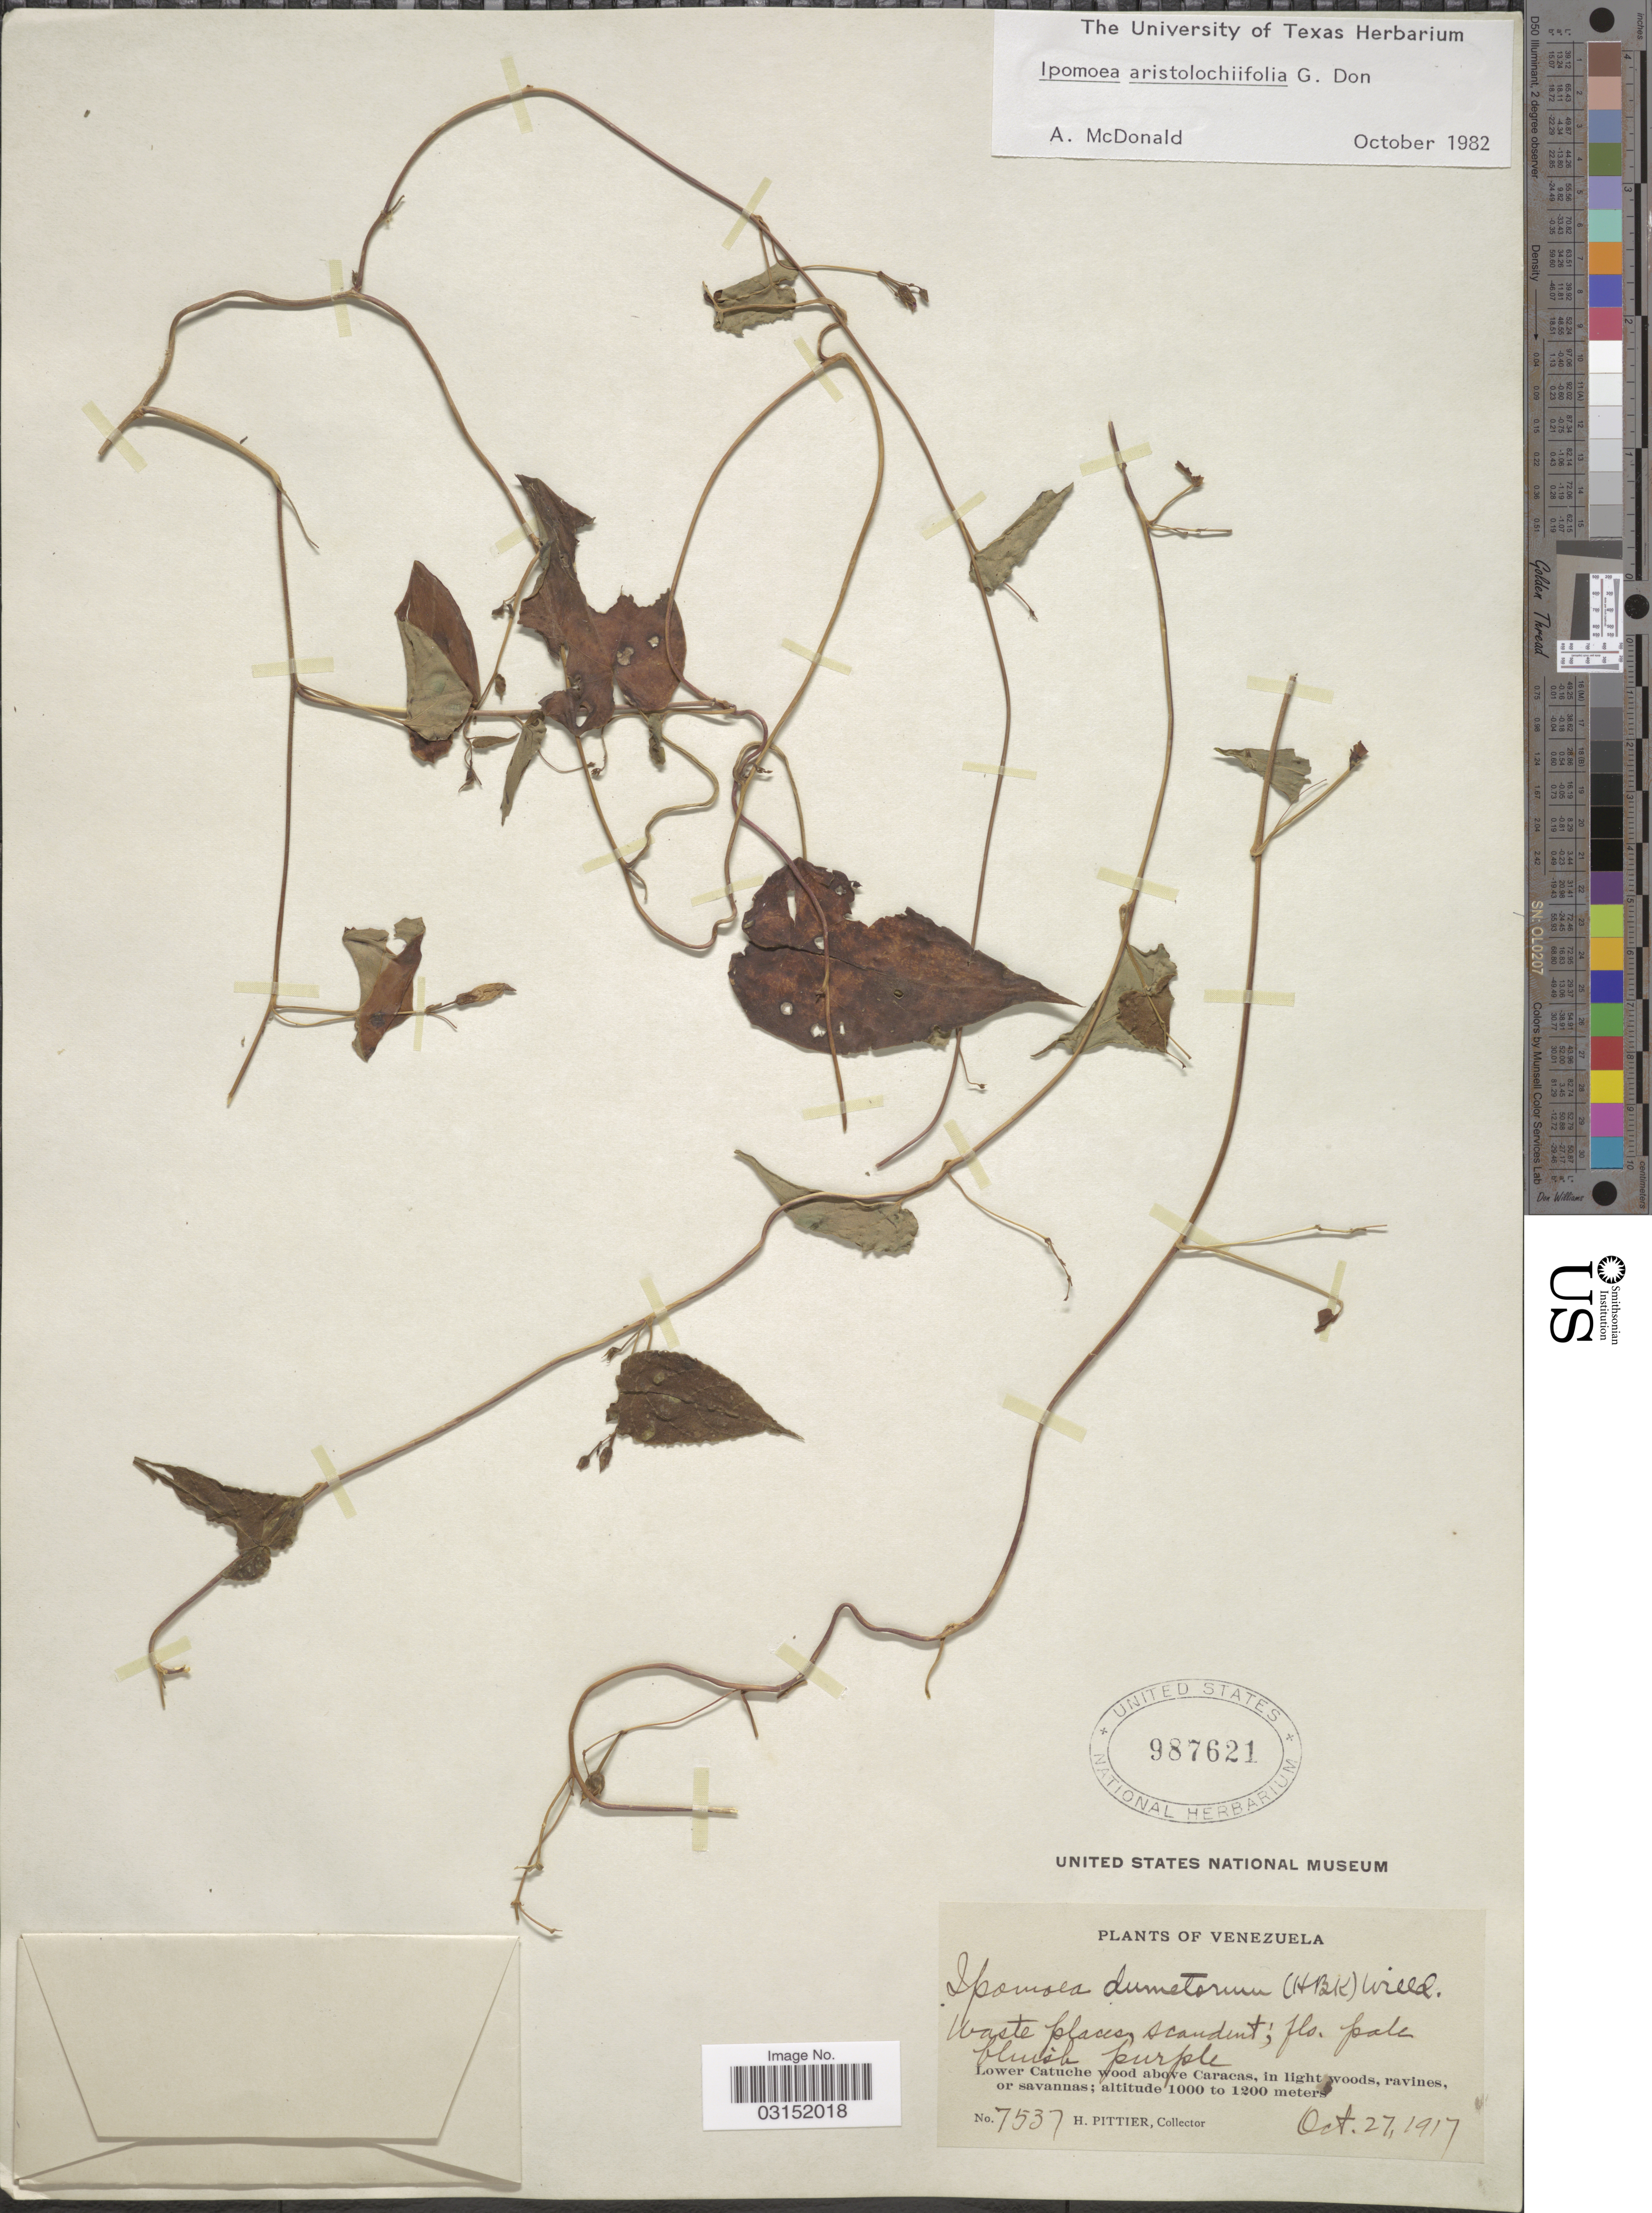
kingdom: Plantae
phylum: Tracheophyta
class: Magnoliopsida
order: Solanales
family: Convolvulaceae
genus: Ipomoea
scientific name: Ipomoea aristolochiifolia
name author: G. Don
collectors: H. F. Pittier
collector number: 7537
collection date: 1917-10-27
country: Venezuela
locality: Lower Catuche wood above Caracas, in light woods, ravines, or savannas.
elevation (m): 1000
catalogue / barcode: US 987621